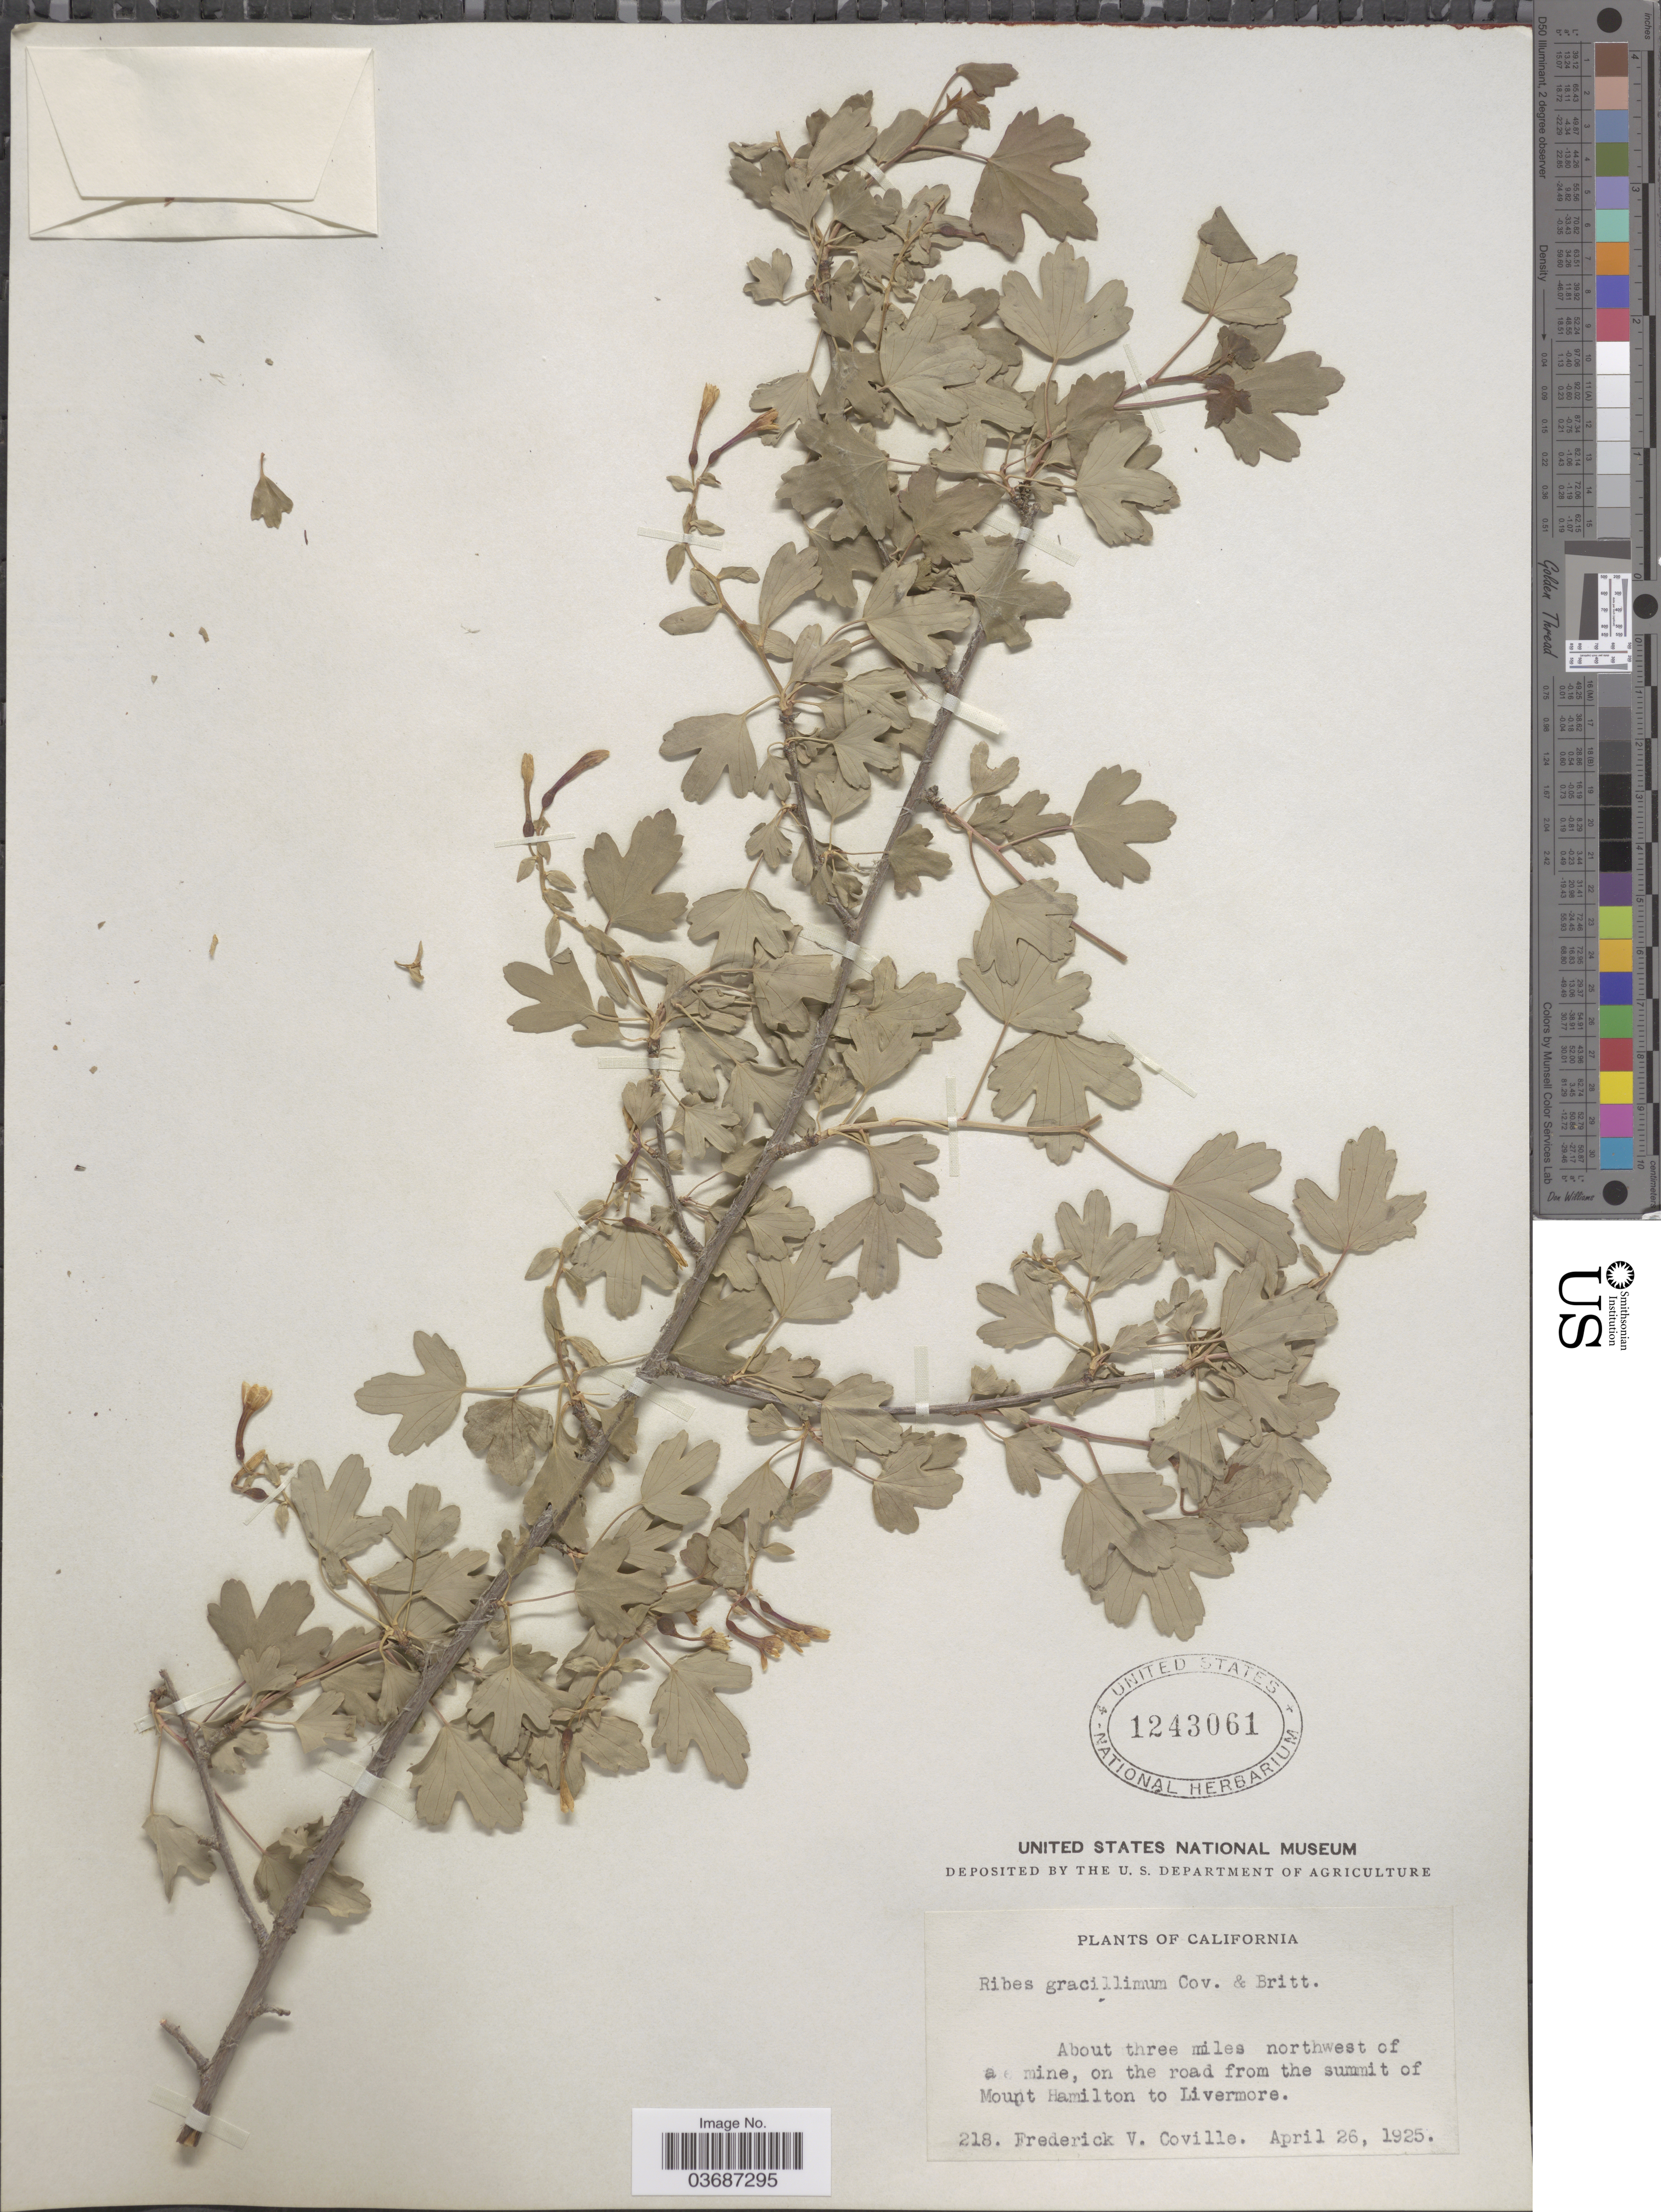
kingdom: Plantae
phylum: Tracheophyta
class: Magnoliopsida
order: Saxifragales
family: Grossulariaceae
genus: Ribes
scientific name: Ribes gracillimum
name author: Coville & Britton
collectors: F. V. Coville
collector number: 218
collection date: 1925-04-26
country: United States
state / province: California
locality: About three miles northwest of a mine, on the road from the summit of Mount Hamilton to Livermore.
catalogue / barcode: US 1243061